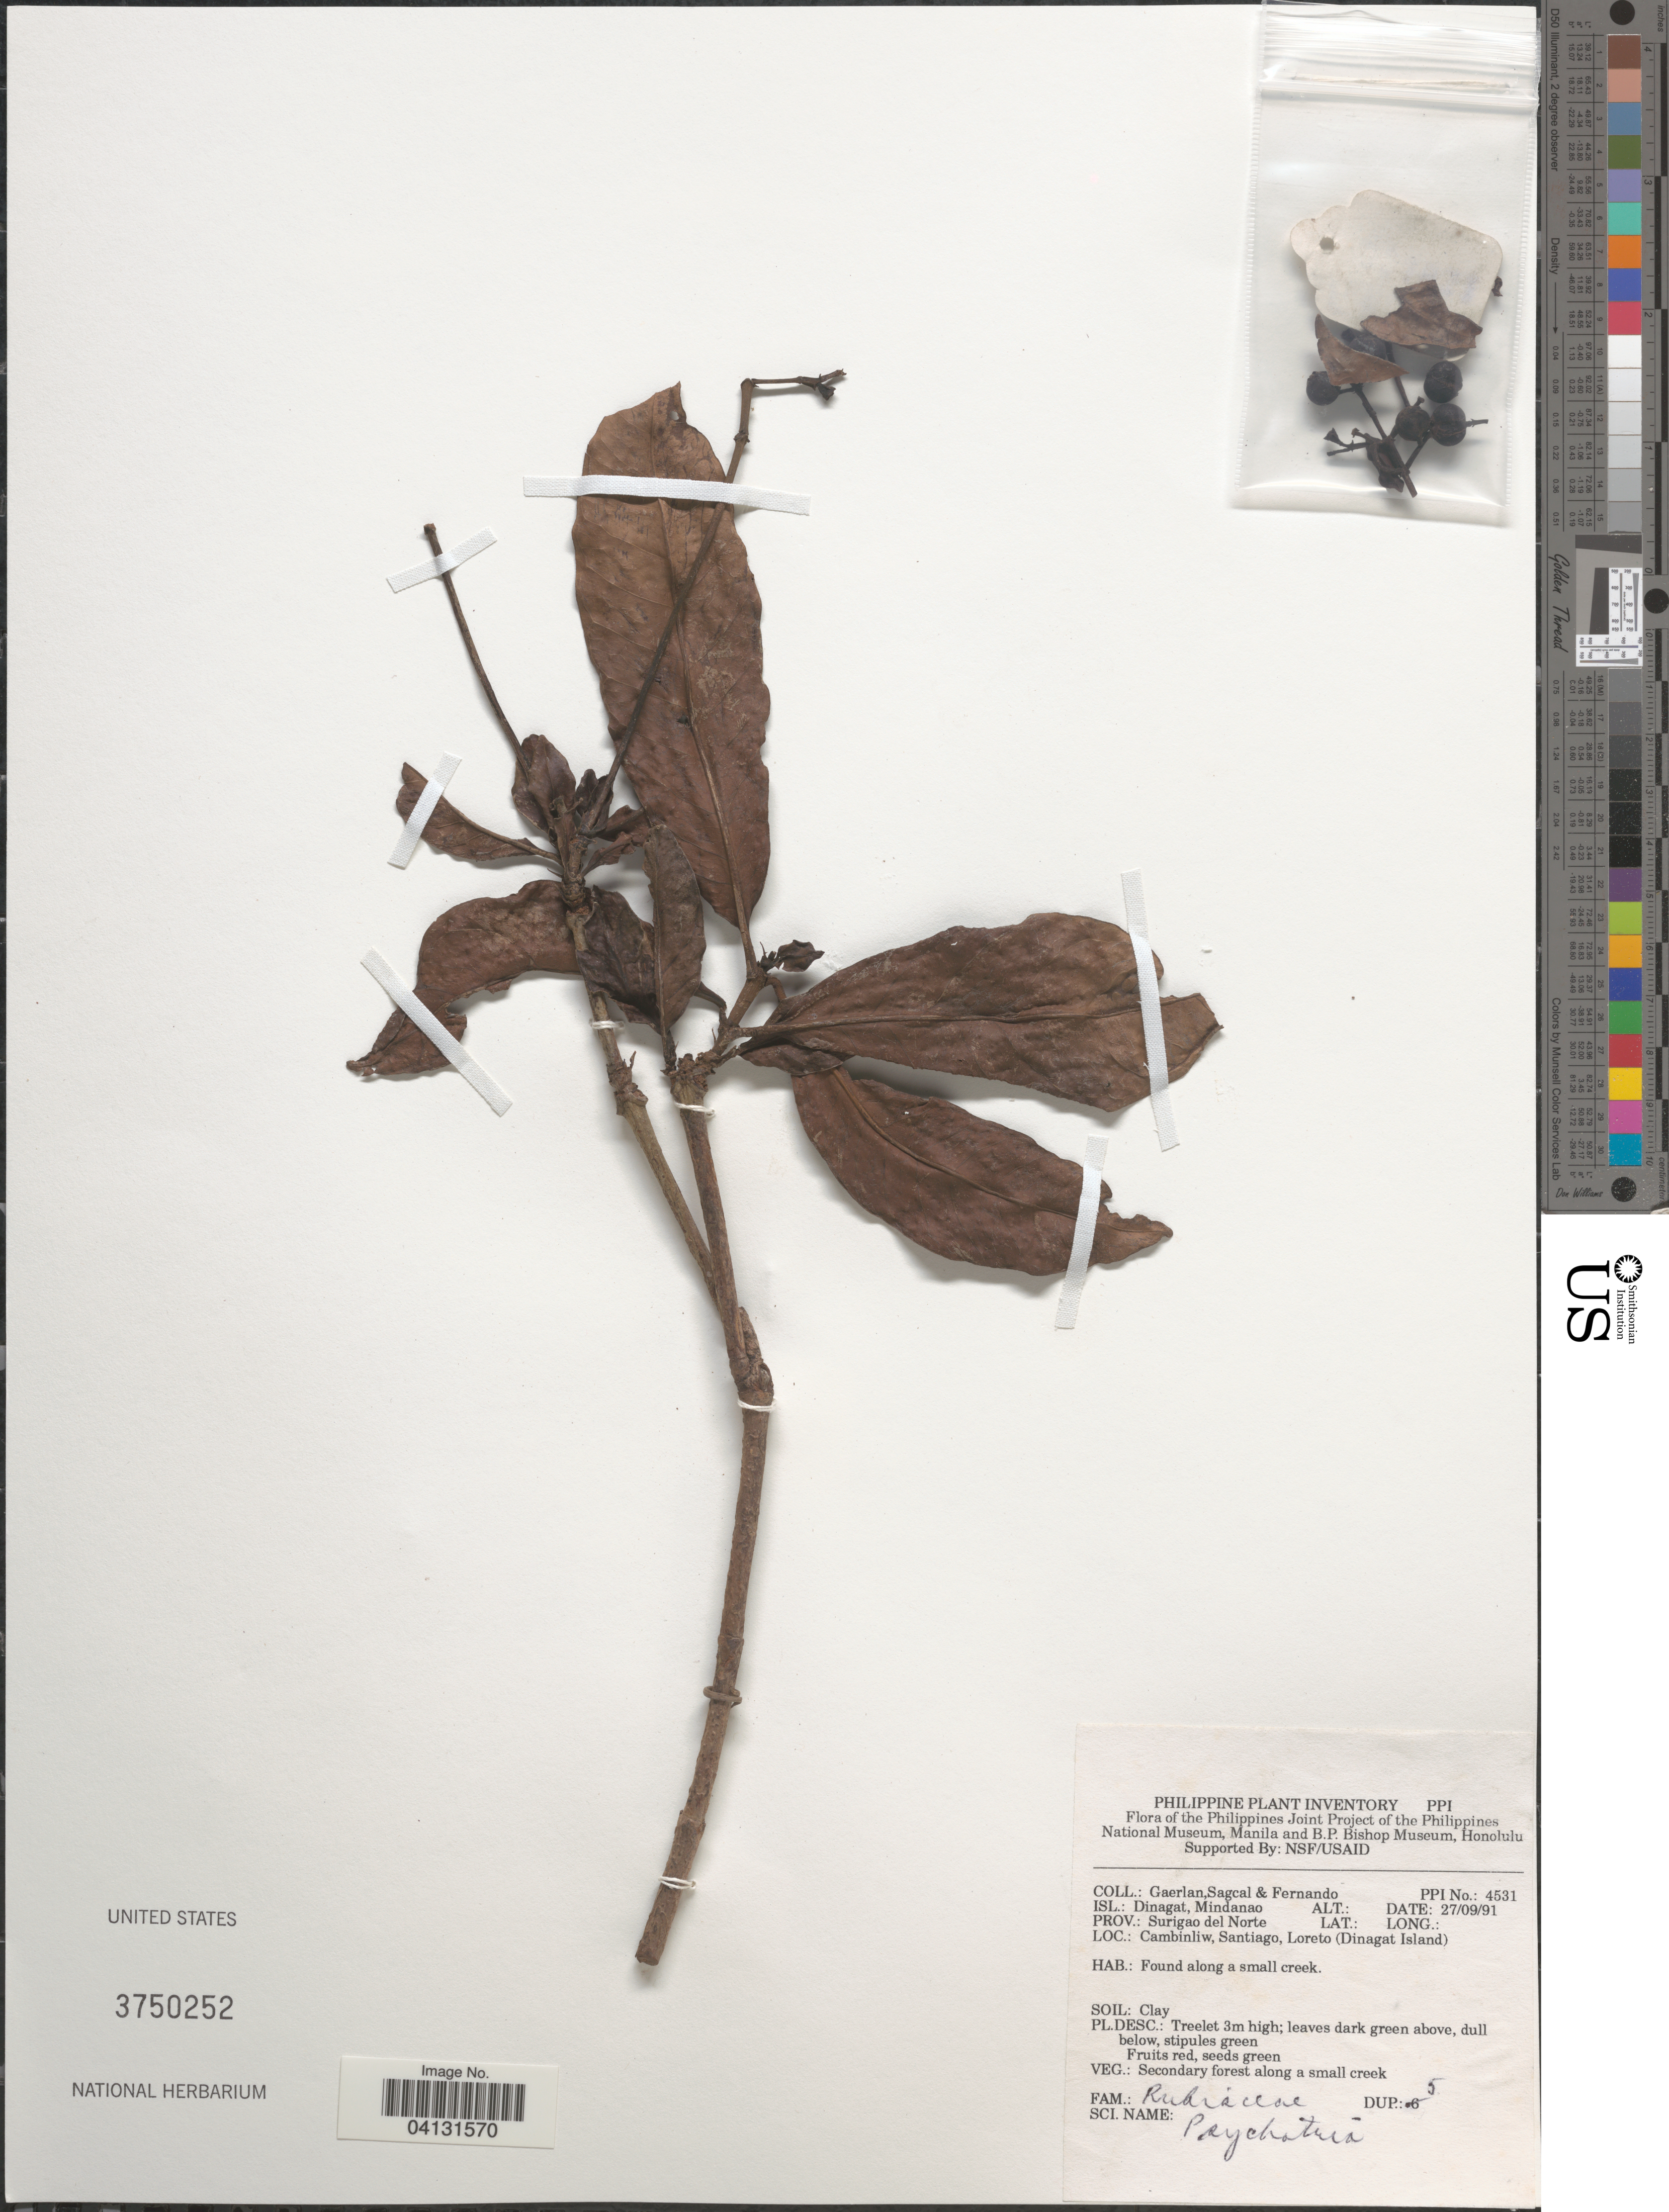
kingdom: Plantae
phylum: Tracheophyta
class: Magnoliopsida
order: Gentianales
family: Rubiaceae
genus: Psychotria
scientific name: Psychotria sp.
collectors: Gaerlan, E. Sagcal & -- Fernando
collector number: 4531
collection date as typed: Transcribed d/m/y: 27/9/91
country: Philippines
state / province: Caraga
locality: Isl.: Dinagat, Mindanao. Prov.: Surigao del Norte. Cambinliw, Santiago, Loreto (Dinagat Island).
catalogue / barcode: US 3750252